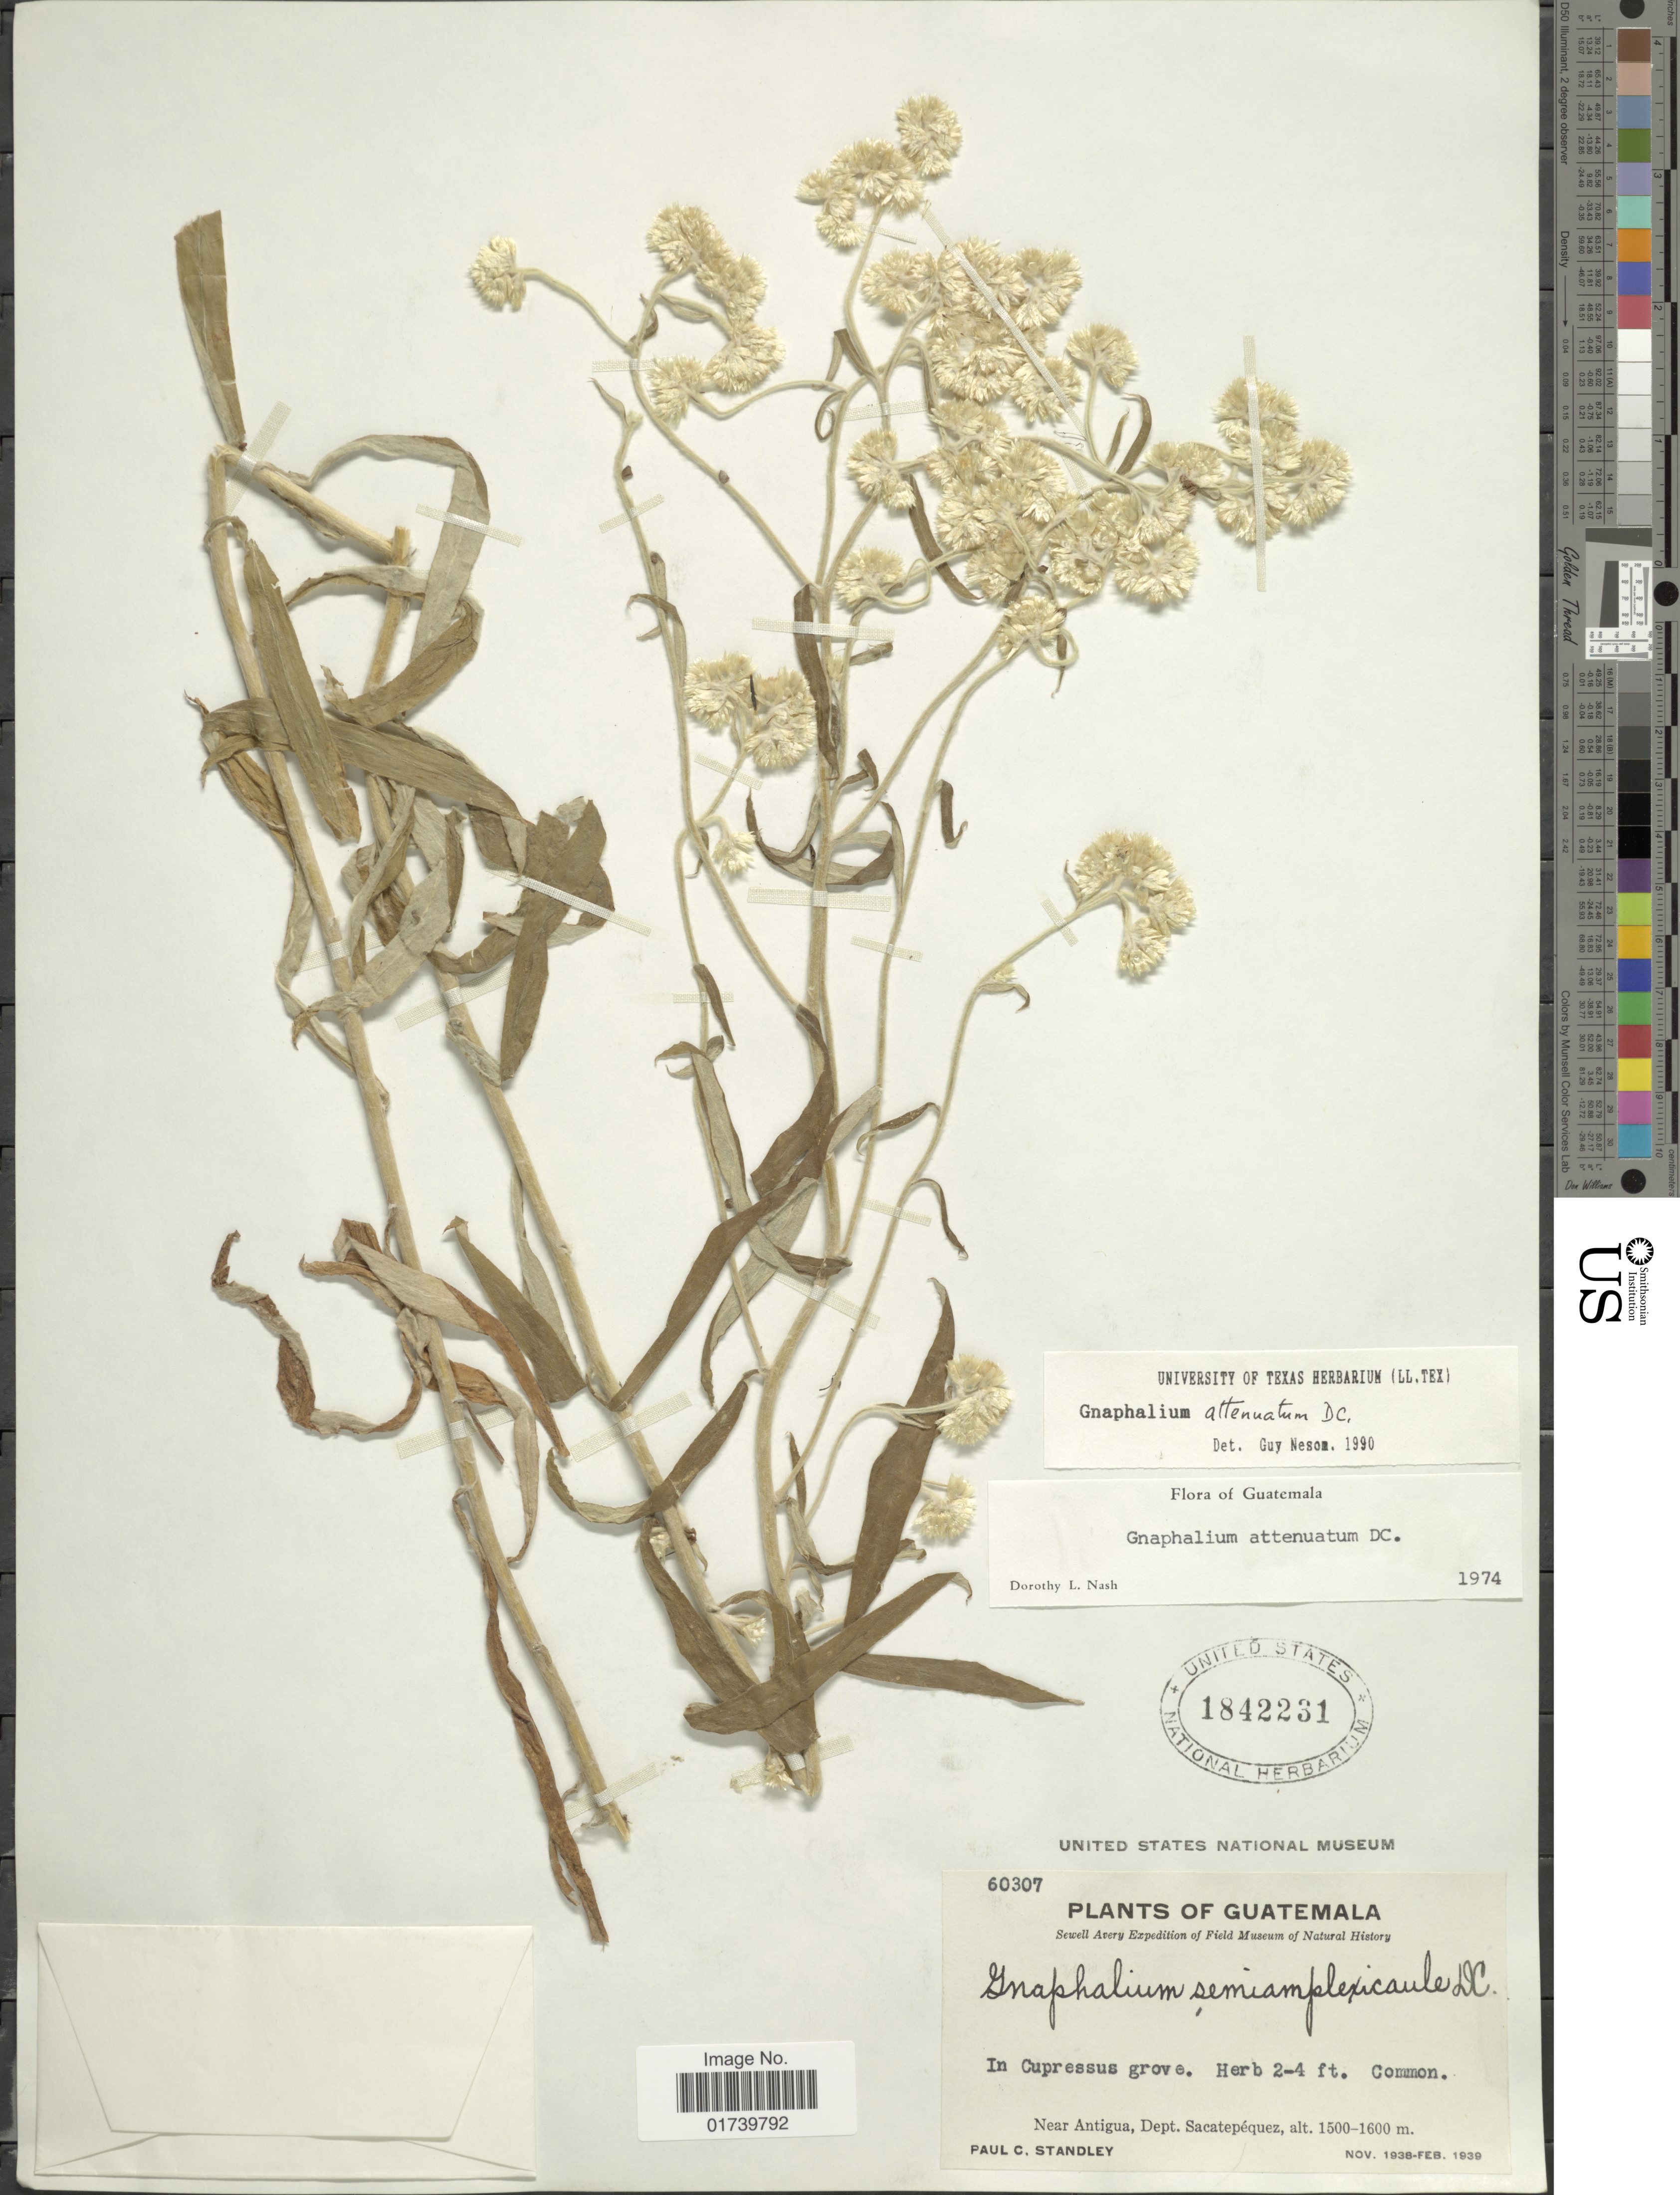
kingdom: Plantae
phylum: Tracheophyta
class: Magnoliopsida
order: Asterales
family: Asteraceae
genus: Pseudognaphalium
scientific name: Pseudognaphalium attenuatum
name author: (DC.) Anderb.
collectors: P. C. Standley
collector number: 60307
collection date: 1938-11/1939-02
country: Guatemala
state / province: Sacatepéquez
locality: Near Antigua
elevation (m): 1500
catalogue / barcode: US 1842231